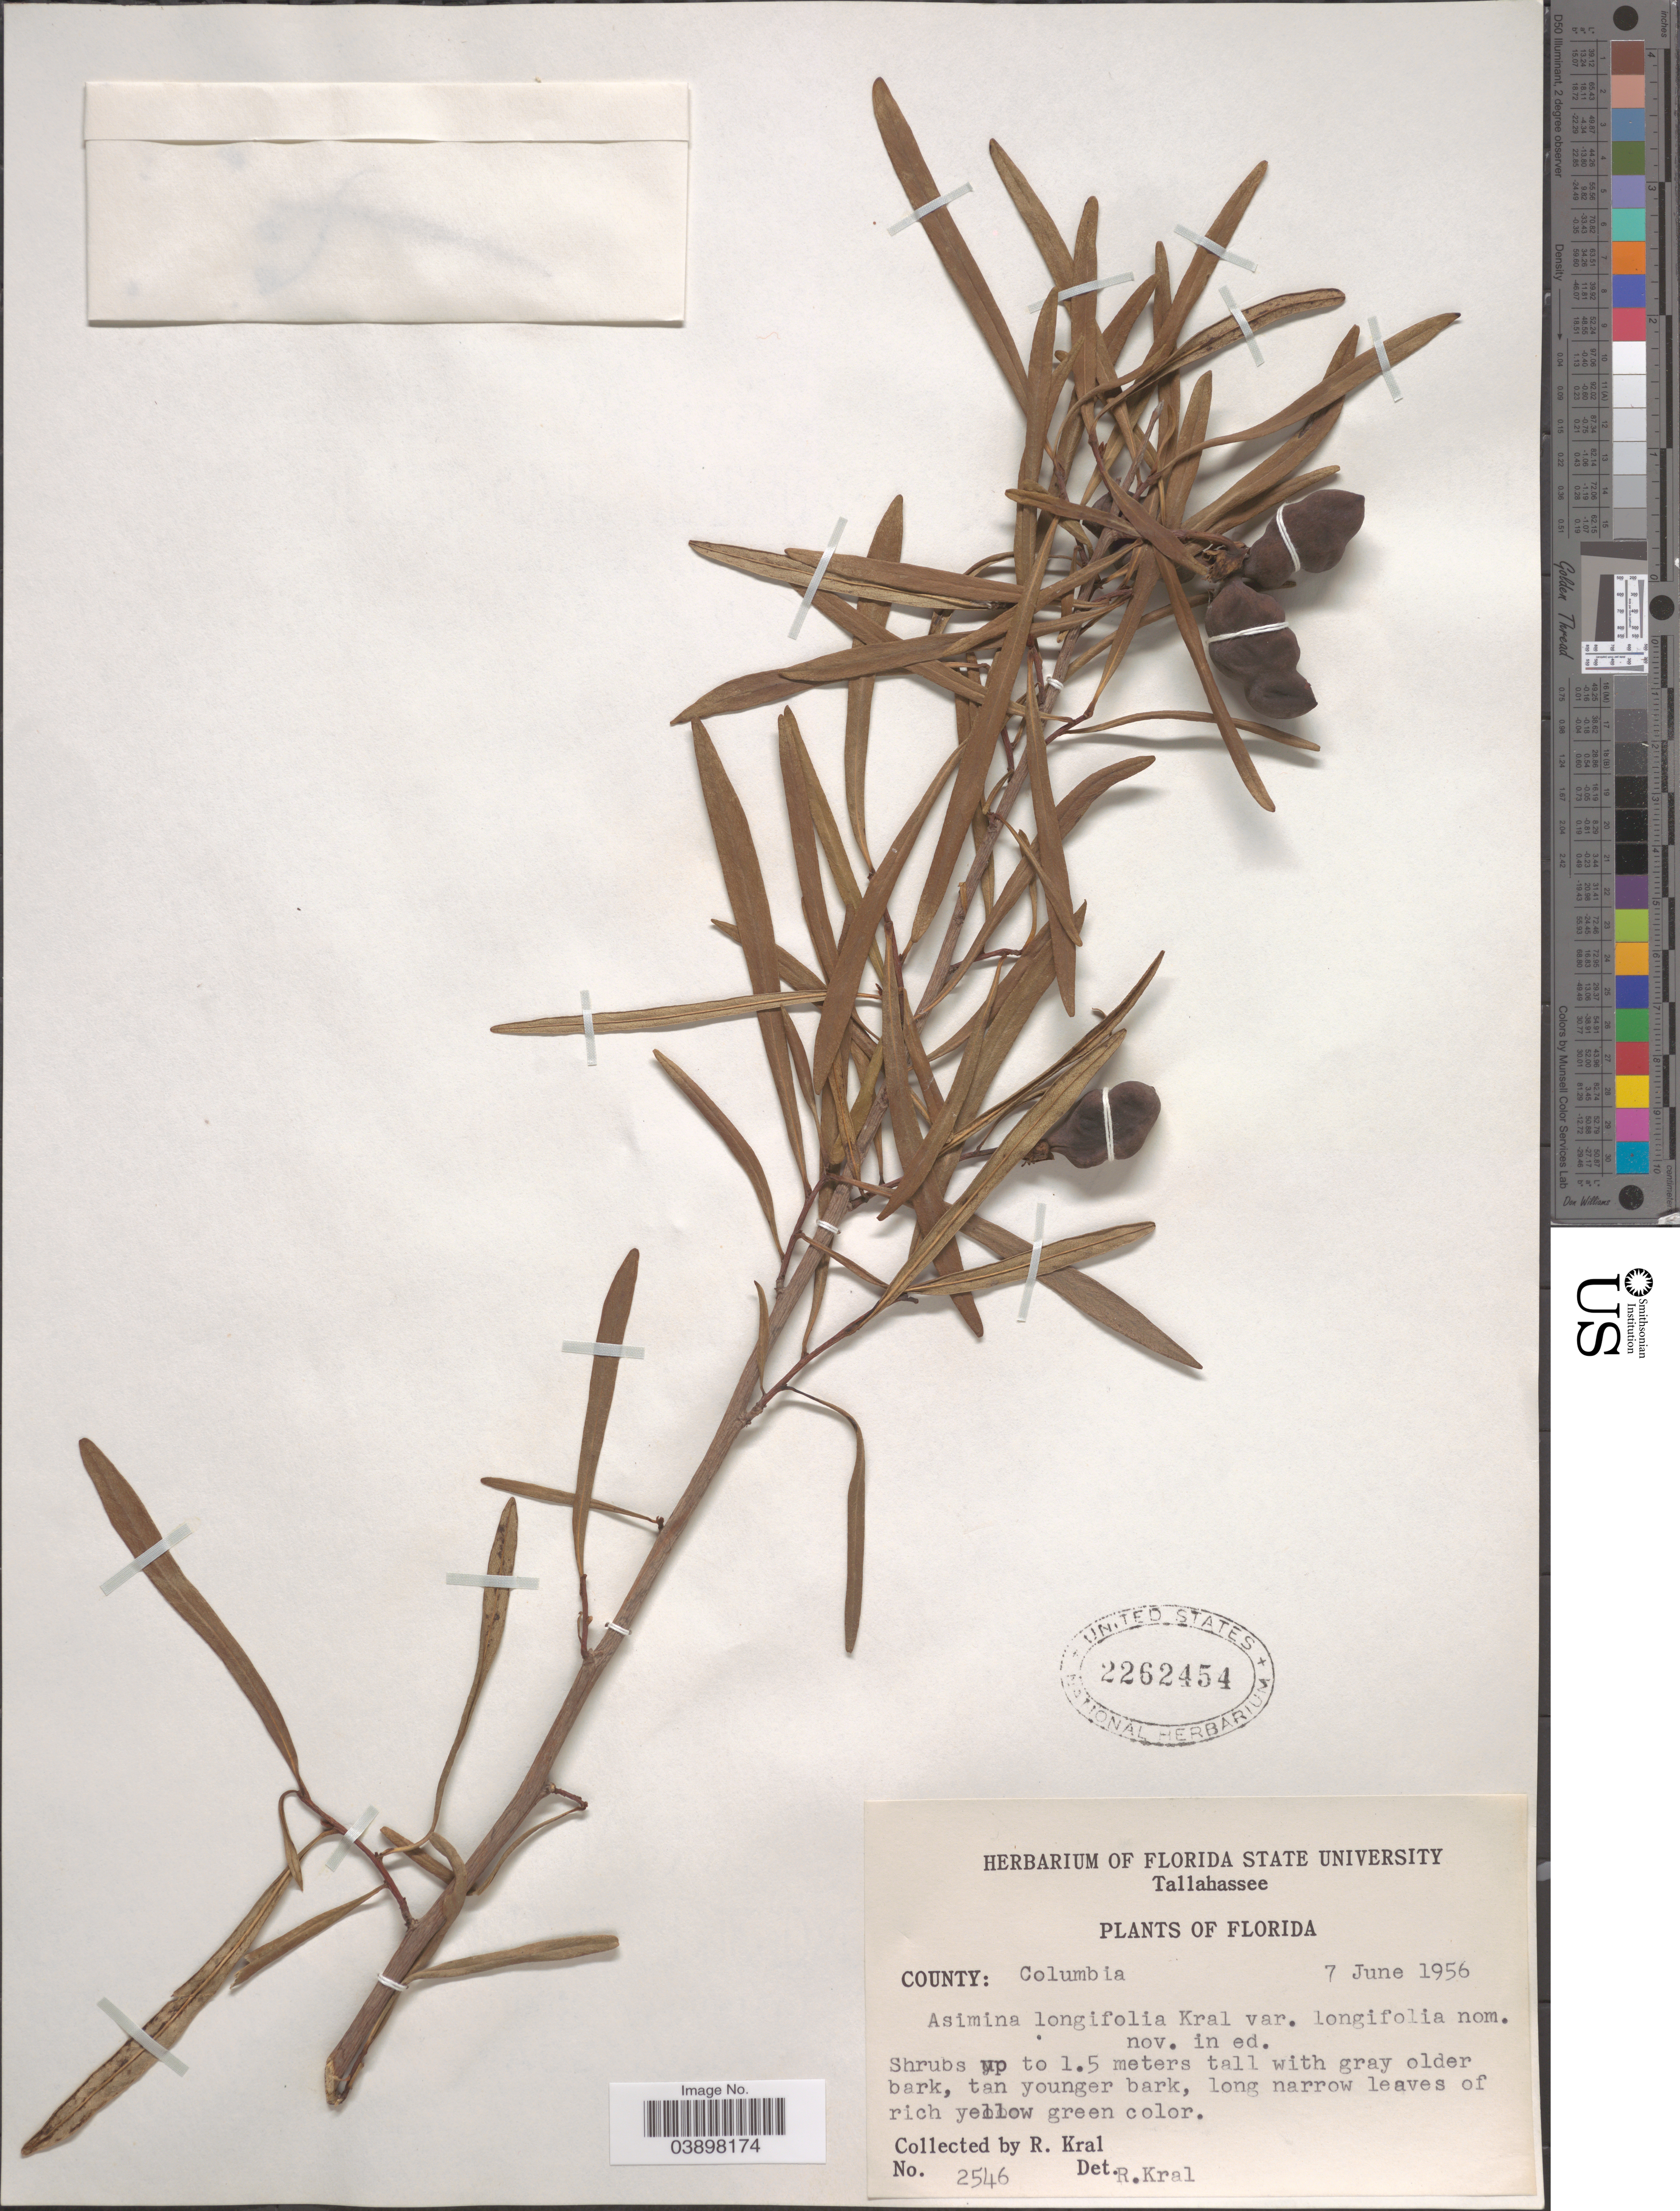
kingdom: Plantae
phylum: Tracheophyta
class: Magnoliopsida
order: Magnoliales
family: Annonaceae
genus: Asimina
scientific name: Asimina longifolia var. longifolia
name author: Kral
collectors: R. Kral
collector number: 2546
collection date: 1956-06-07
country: United States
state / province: Florida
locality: County: Columbia.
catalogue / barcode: US 2262454